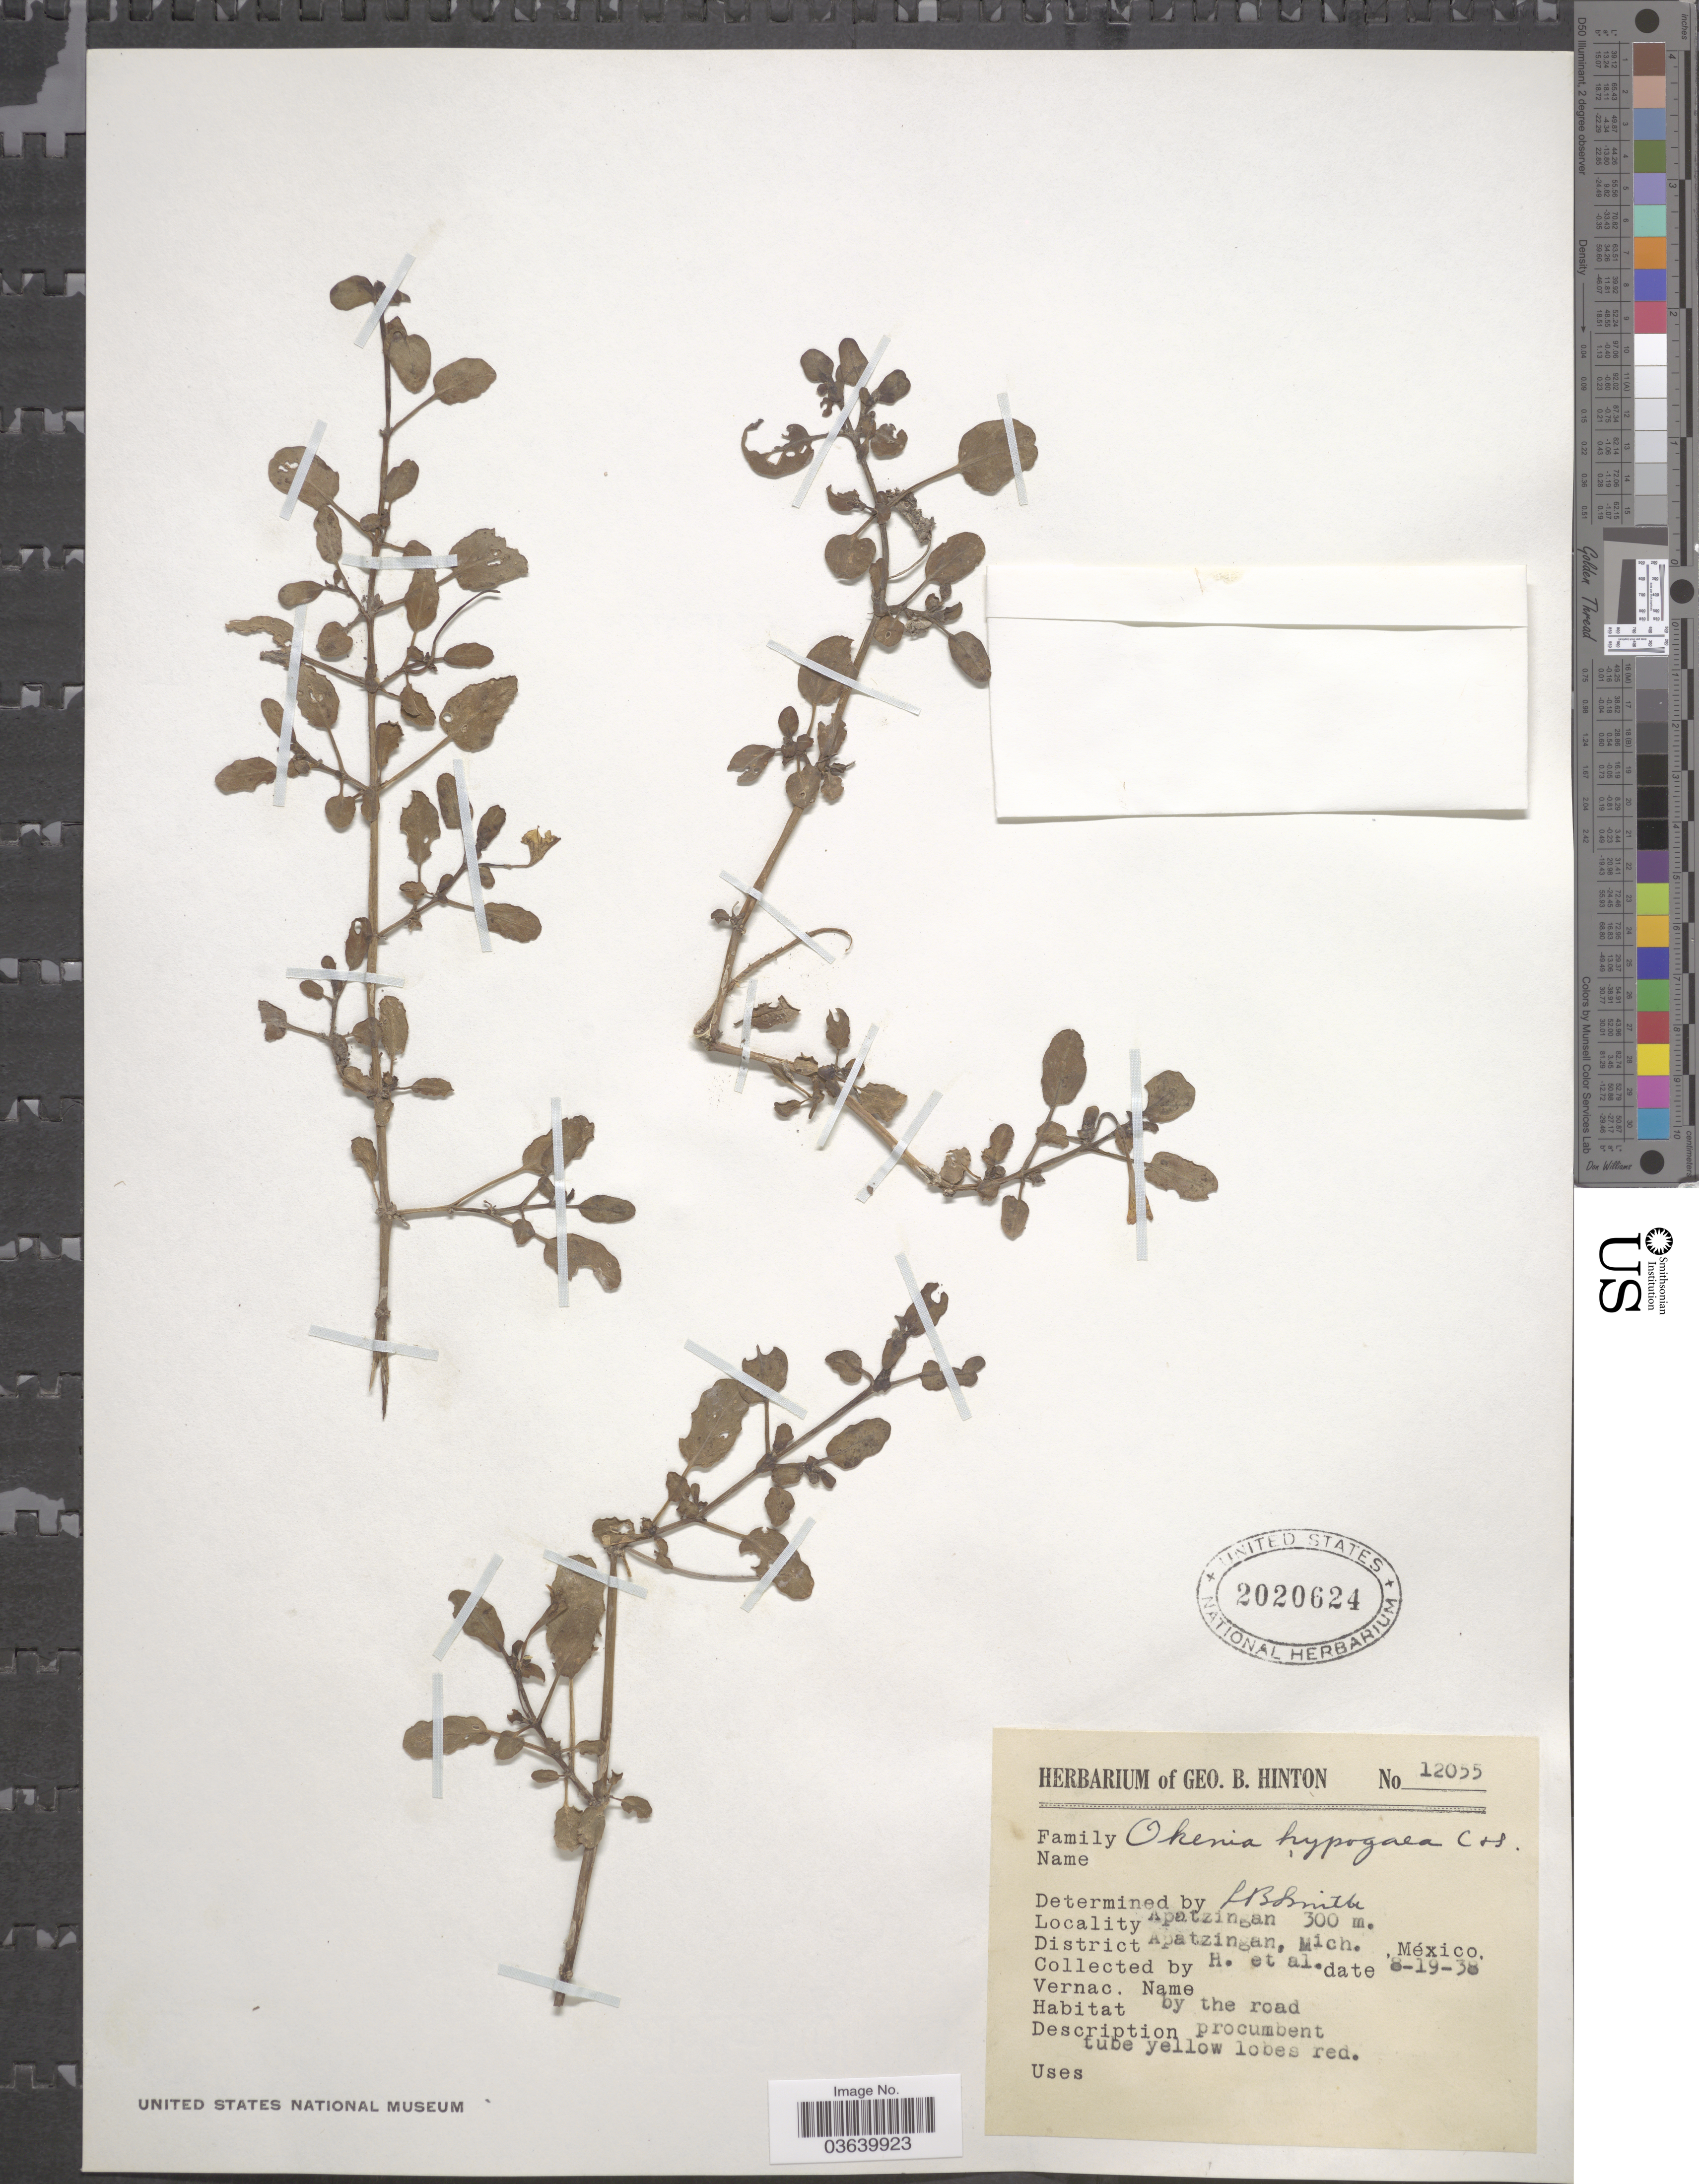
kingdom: Plantae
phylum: Tracheophyta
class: Magnoliopsida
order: Caryophyllales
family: Nyctaginaceae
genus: Okenia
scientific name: Okenia hypogaea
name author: Schltdl. & Cham.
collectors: G. B. Hinton & et al.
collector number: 12055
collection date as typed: Transcribed d/m/y: 19/8/38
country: Mexico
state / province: Michoacán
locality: Apatzingan. District Apatzingan.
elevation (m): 300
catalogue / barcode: US 2020624